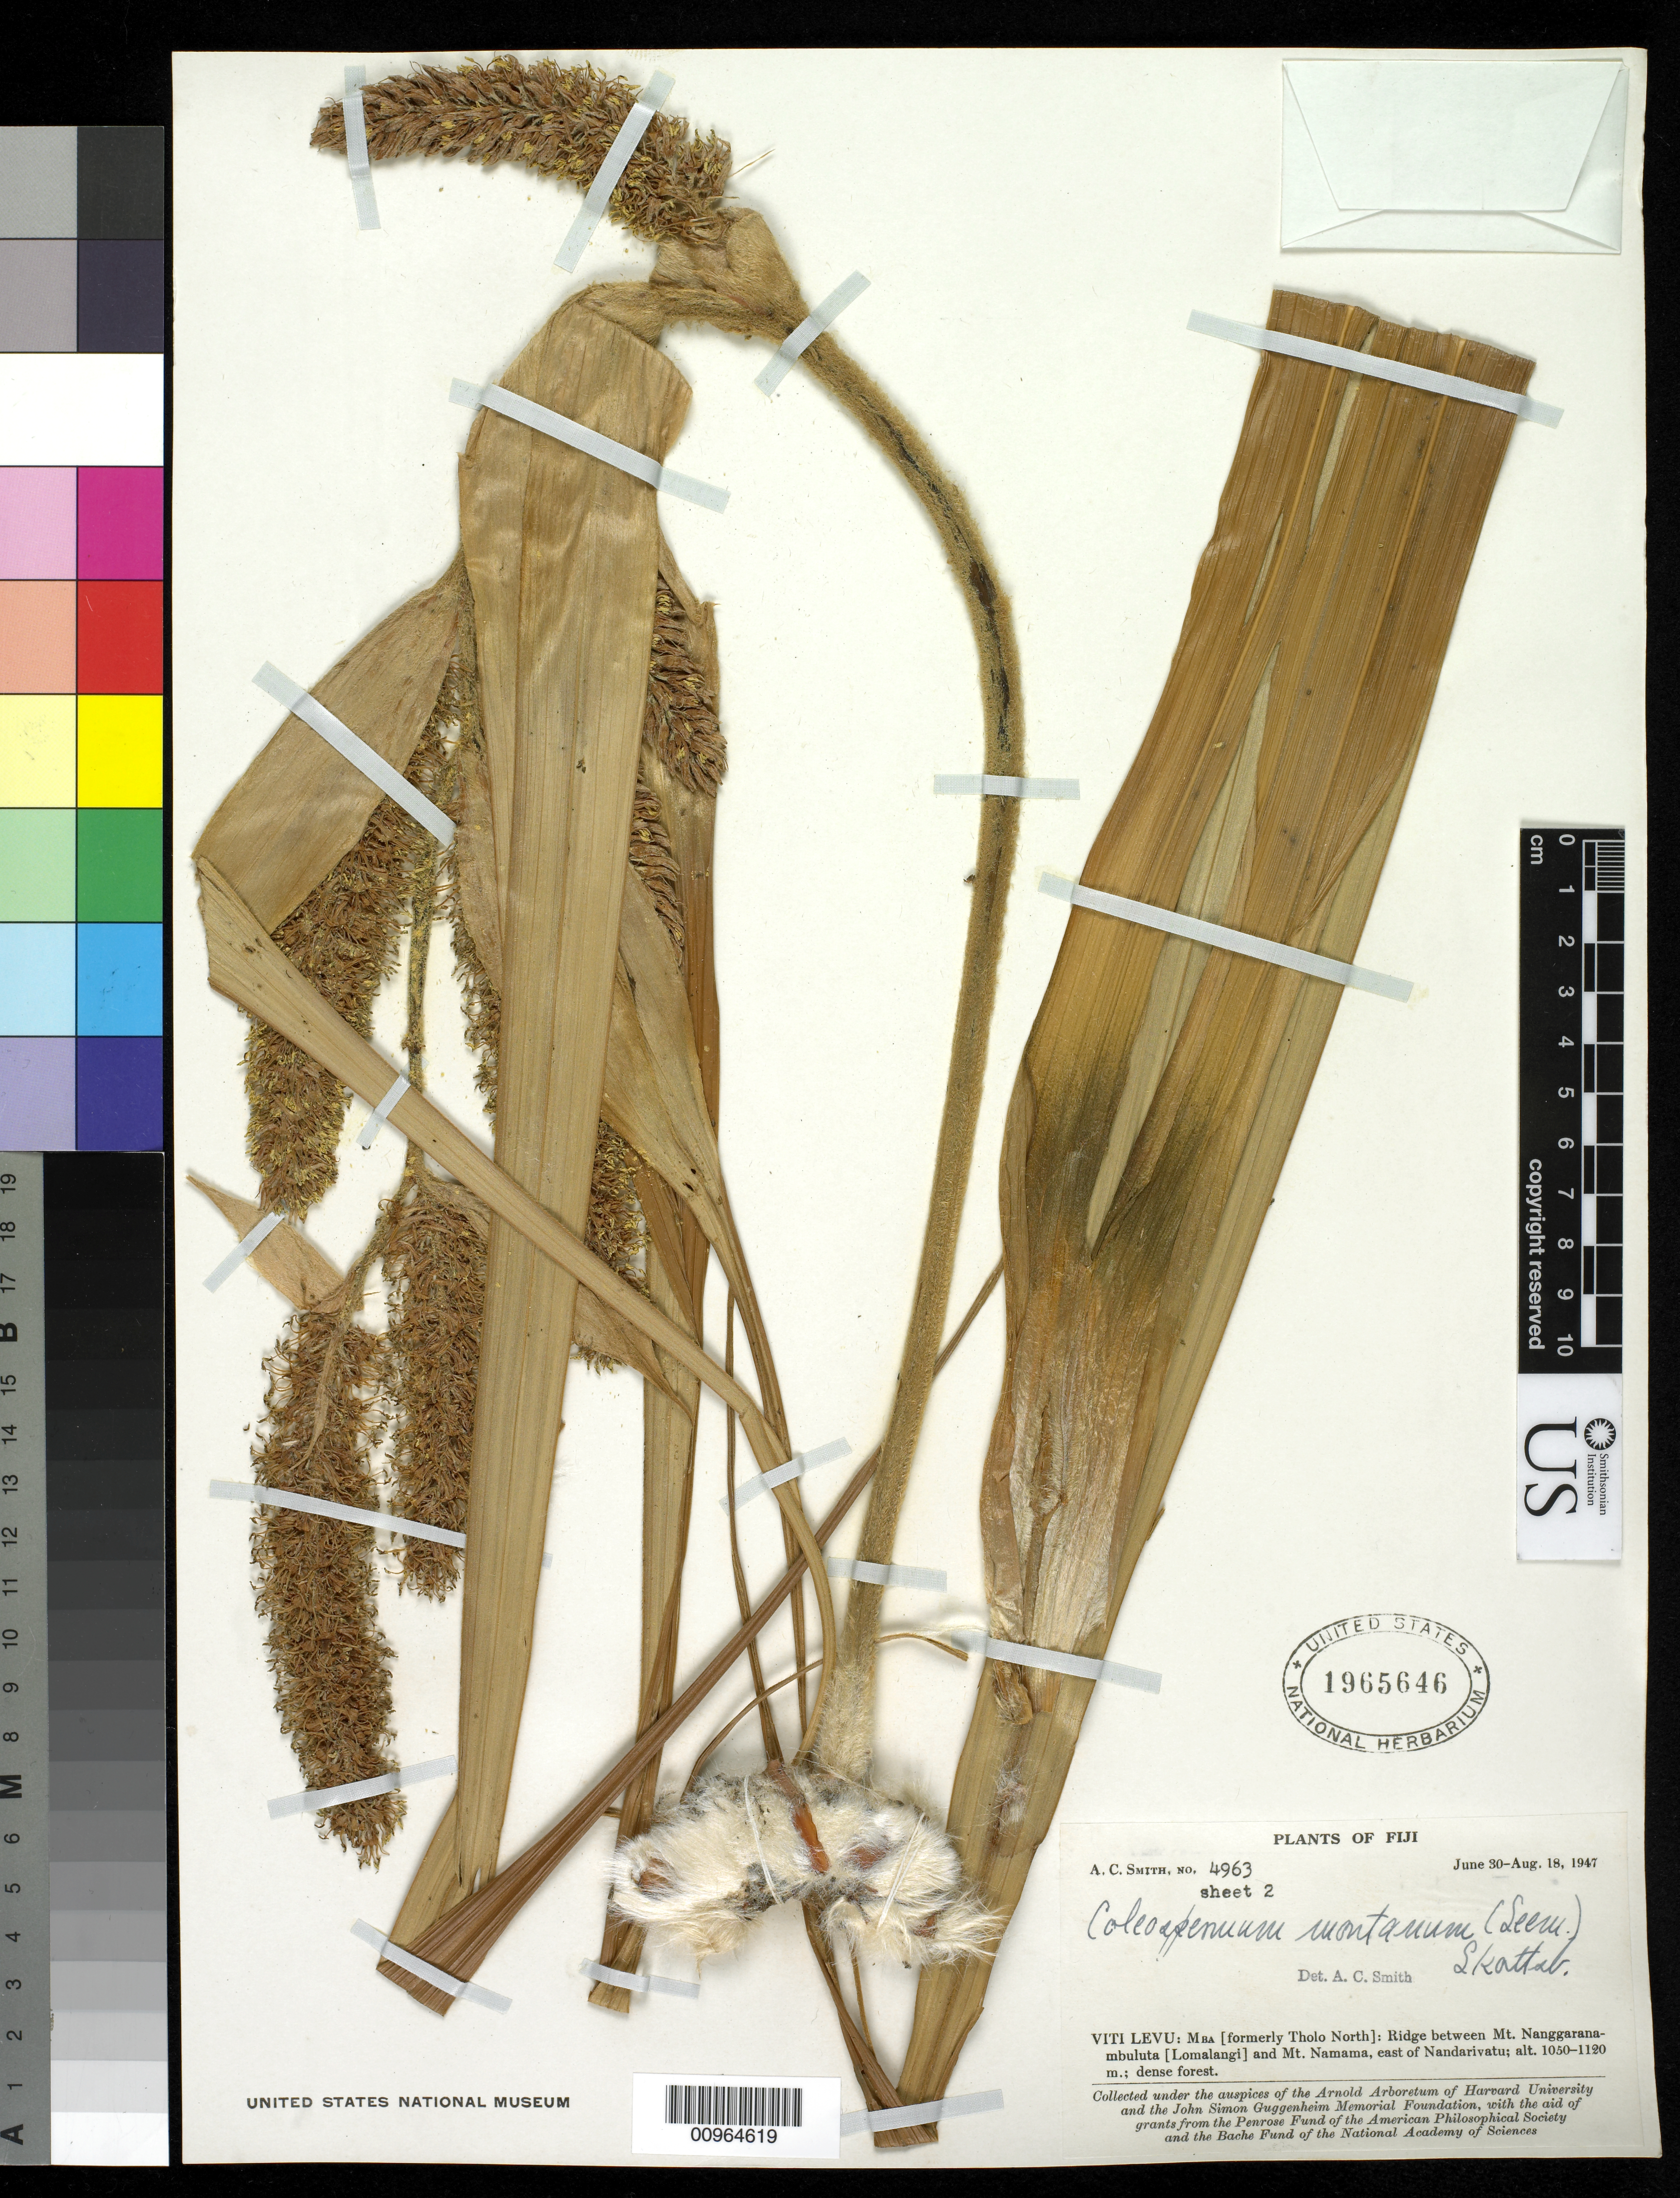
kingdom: Plantae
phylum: Tracheophyta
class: Liliopsida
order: Asparagales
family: Asteliaceae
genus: Astelia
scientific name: Astelia montana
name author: Seem.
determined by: Strong, Mark T., (BOT), Smithsonian Institution - National Museum of Natural History (UNITED STATES)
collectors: C. A. Smith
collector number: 4963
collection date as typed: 30 Jun 1947 to 18 Aug 1947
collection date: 1947-06-30/1947-08-18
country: Fiji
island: Viti Levu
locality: Mba (formerly Tholo North): Ridge between Mt. Nanggaranambuluta (Lomalangi) and Mt. Namama, east of Nandarivatu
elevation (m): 1050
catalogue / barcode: US 1965646